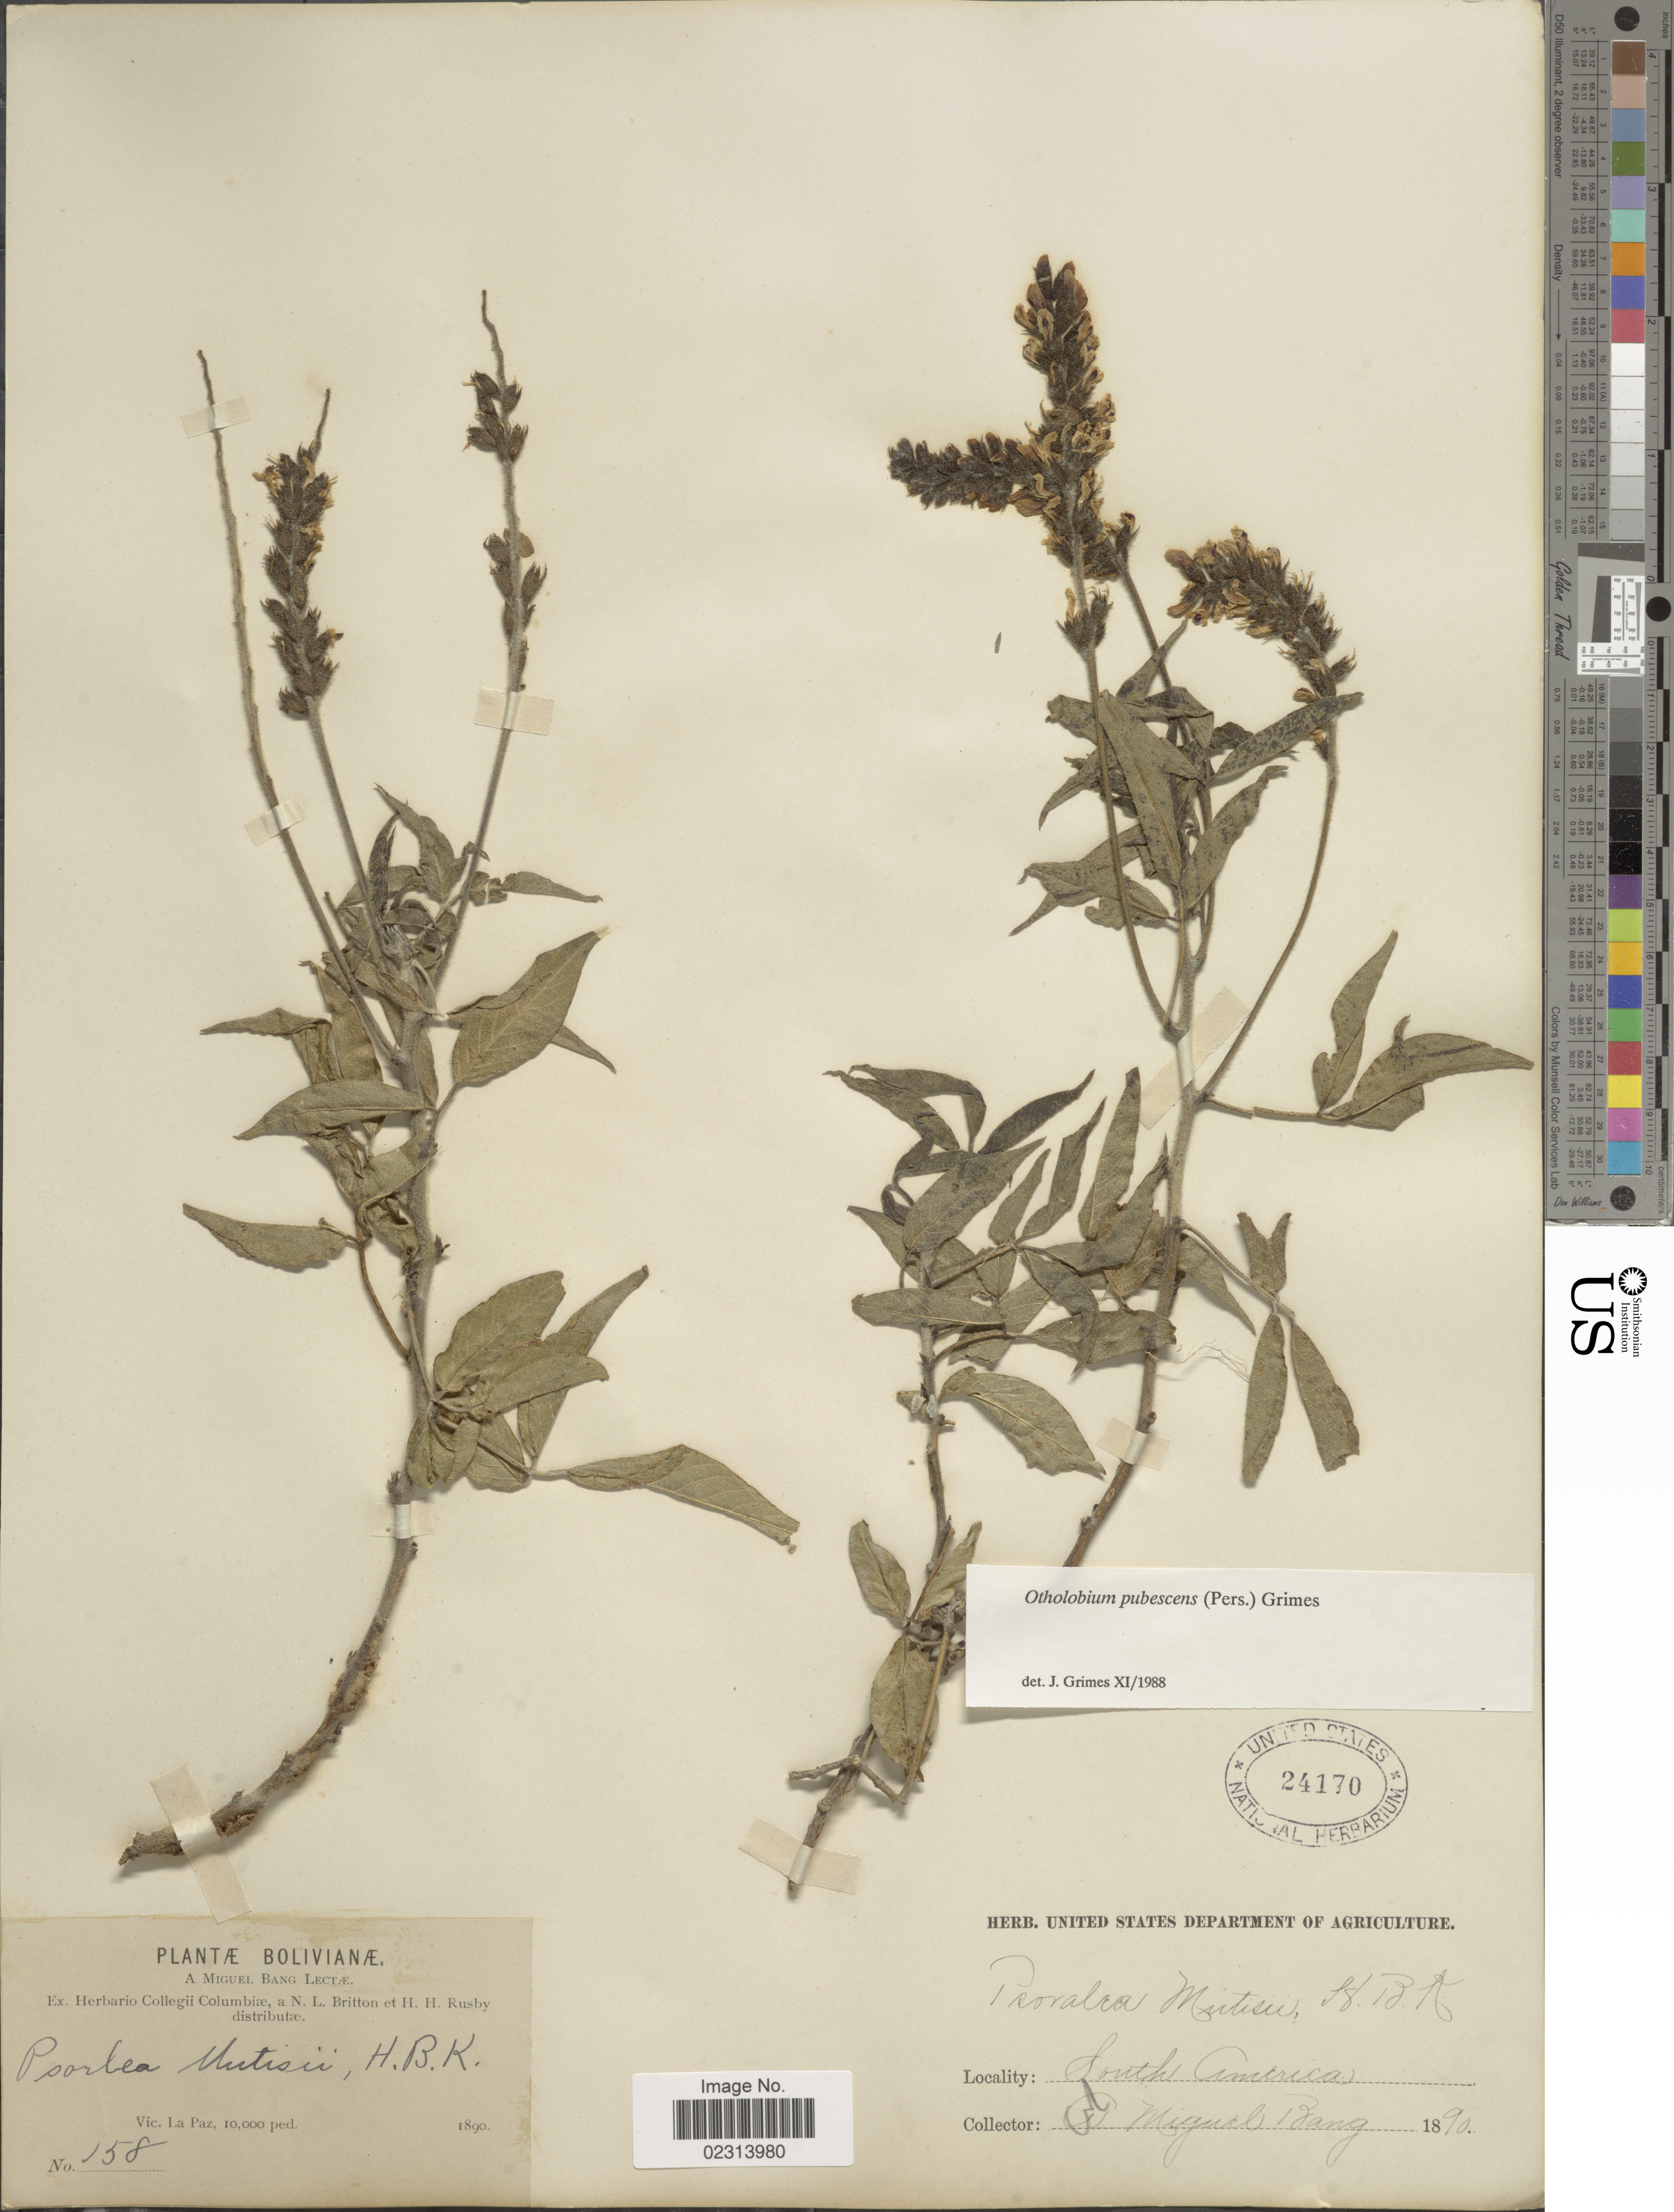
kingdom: Plantae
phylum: Tracheophyta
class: Magnoliopsida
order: Fabales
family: Fabaceae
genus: Otholobium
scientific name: Otholobium pubescens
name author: (Poir.) J.W. Grimes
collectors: M. Bang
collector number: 158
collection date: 1890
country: Bolivia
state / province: La Paz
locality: Vic. La Paz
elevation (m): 3048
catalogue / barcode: US 24170